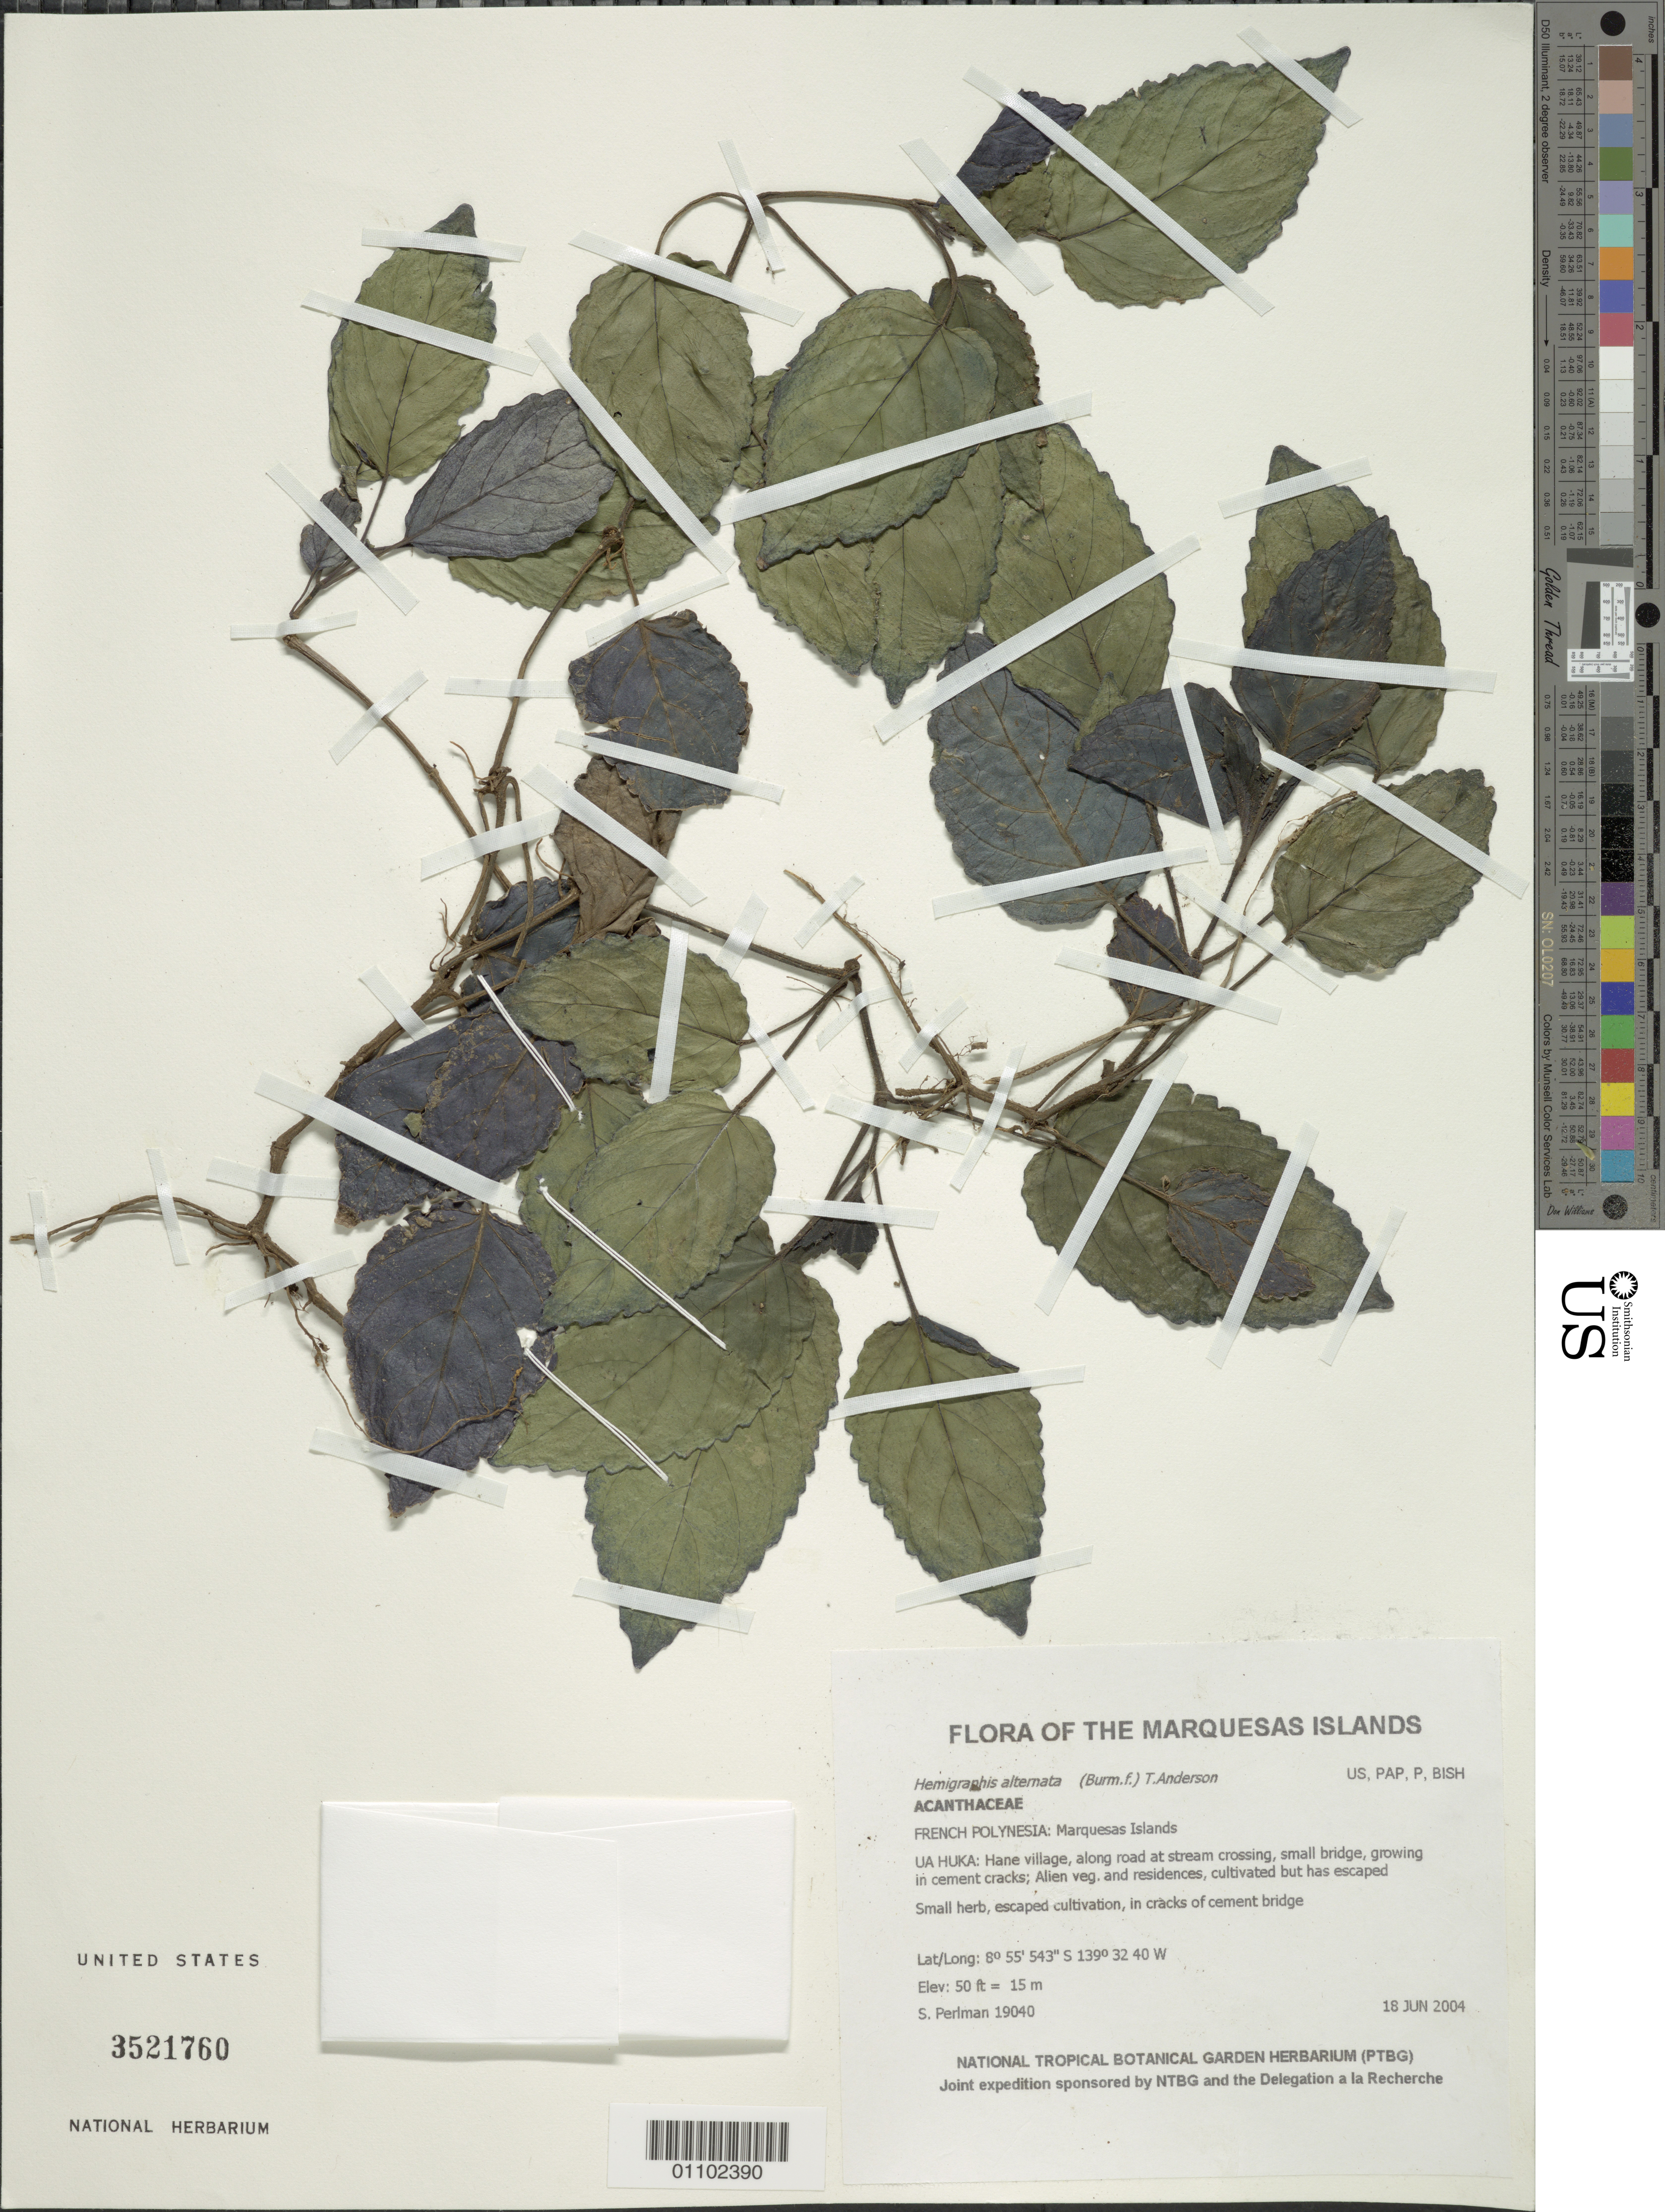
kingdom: Plantae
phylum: Tracheophyta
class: Magnoliopsida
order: Lamiales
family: Acanthaceae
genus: Strobilanthes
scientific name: Strobilanthes alternata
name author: (Burm. f.) Moylan ex J.R.I. Wood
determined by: Wagner, W. L., (BOT), Smithsonian Institution - National Museum of Natural History (UNITED STATES)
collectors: S. P. Perlman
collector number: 19040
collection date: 2004-06-18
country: French Polynesia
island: Ua Huka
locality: Hane village. Along road at stream crossing, small bridge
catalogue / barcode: US 3521760